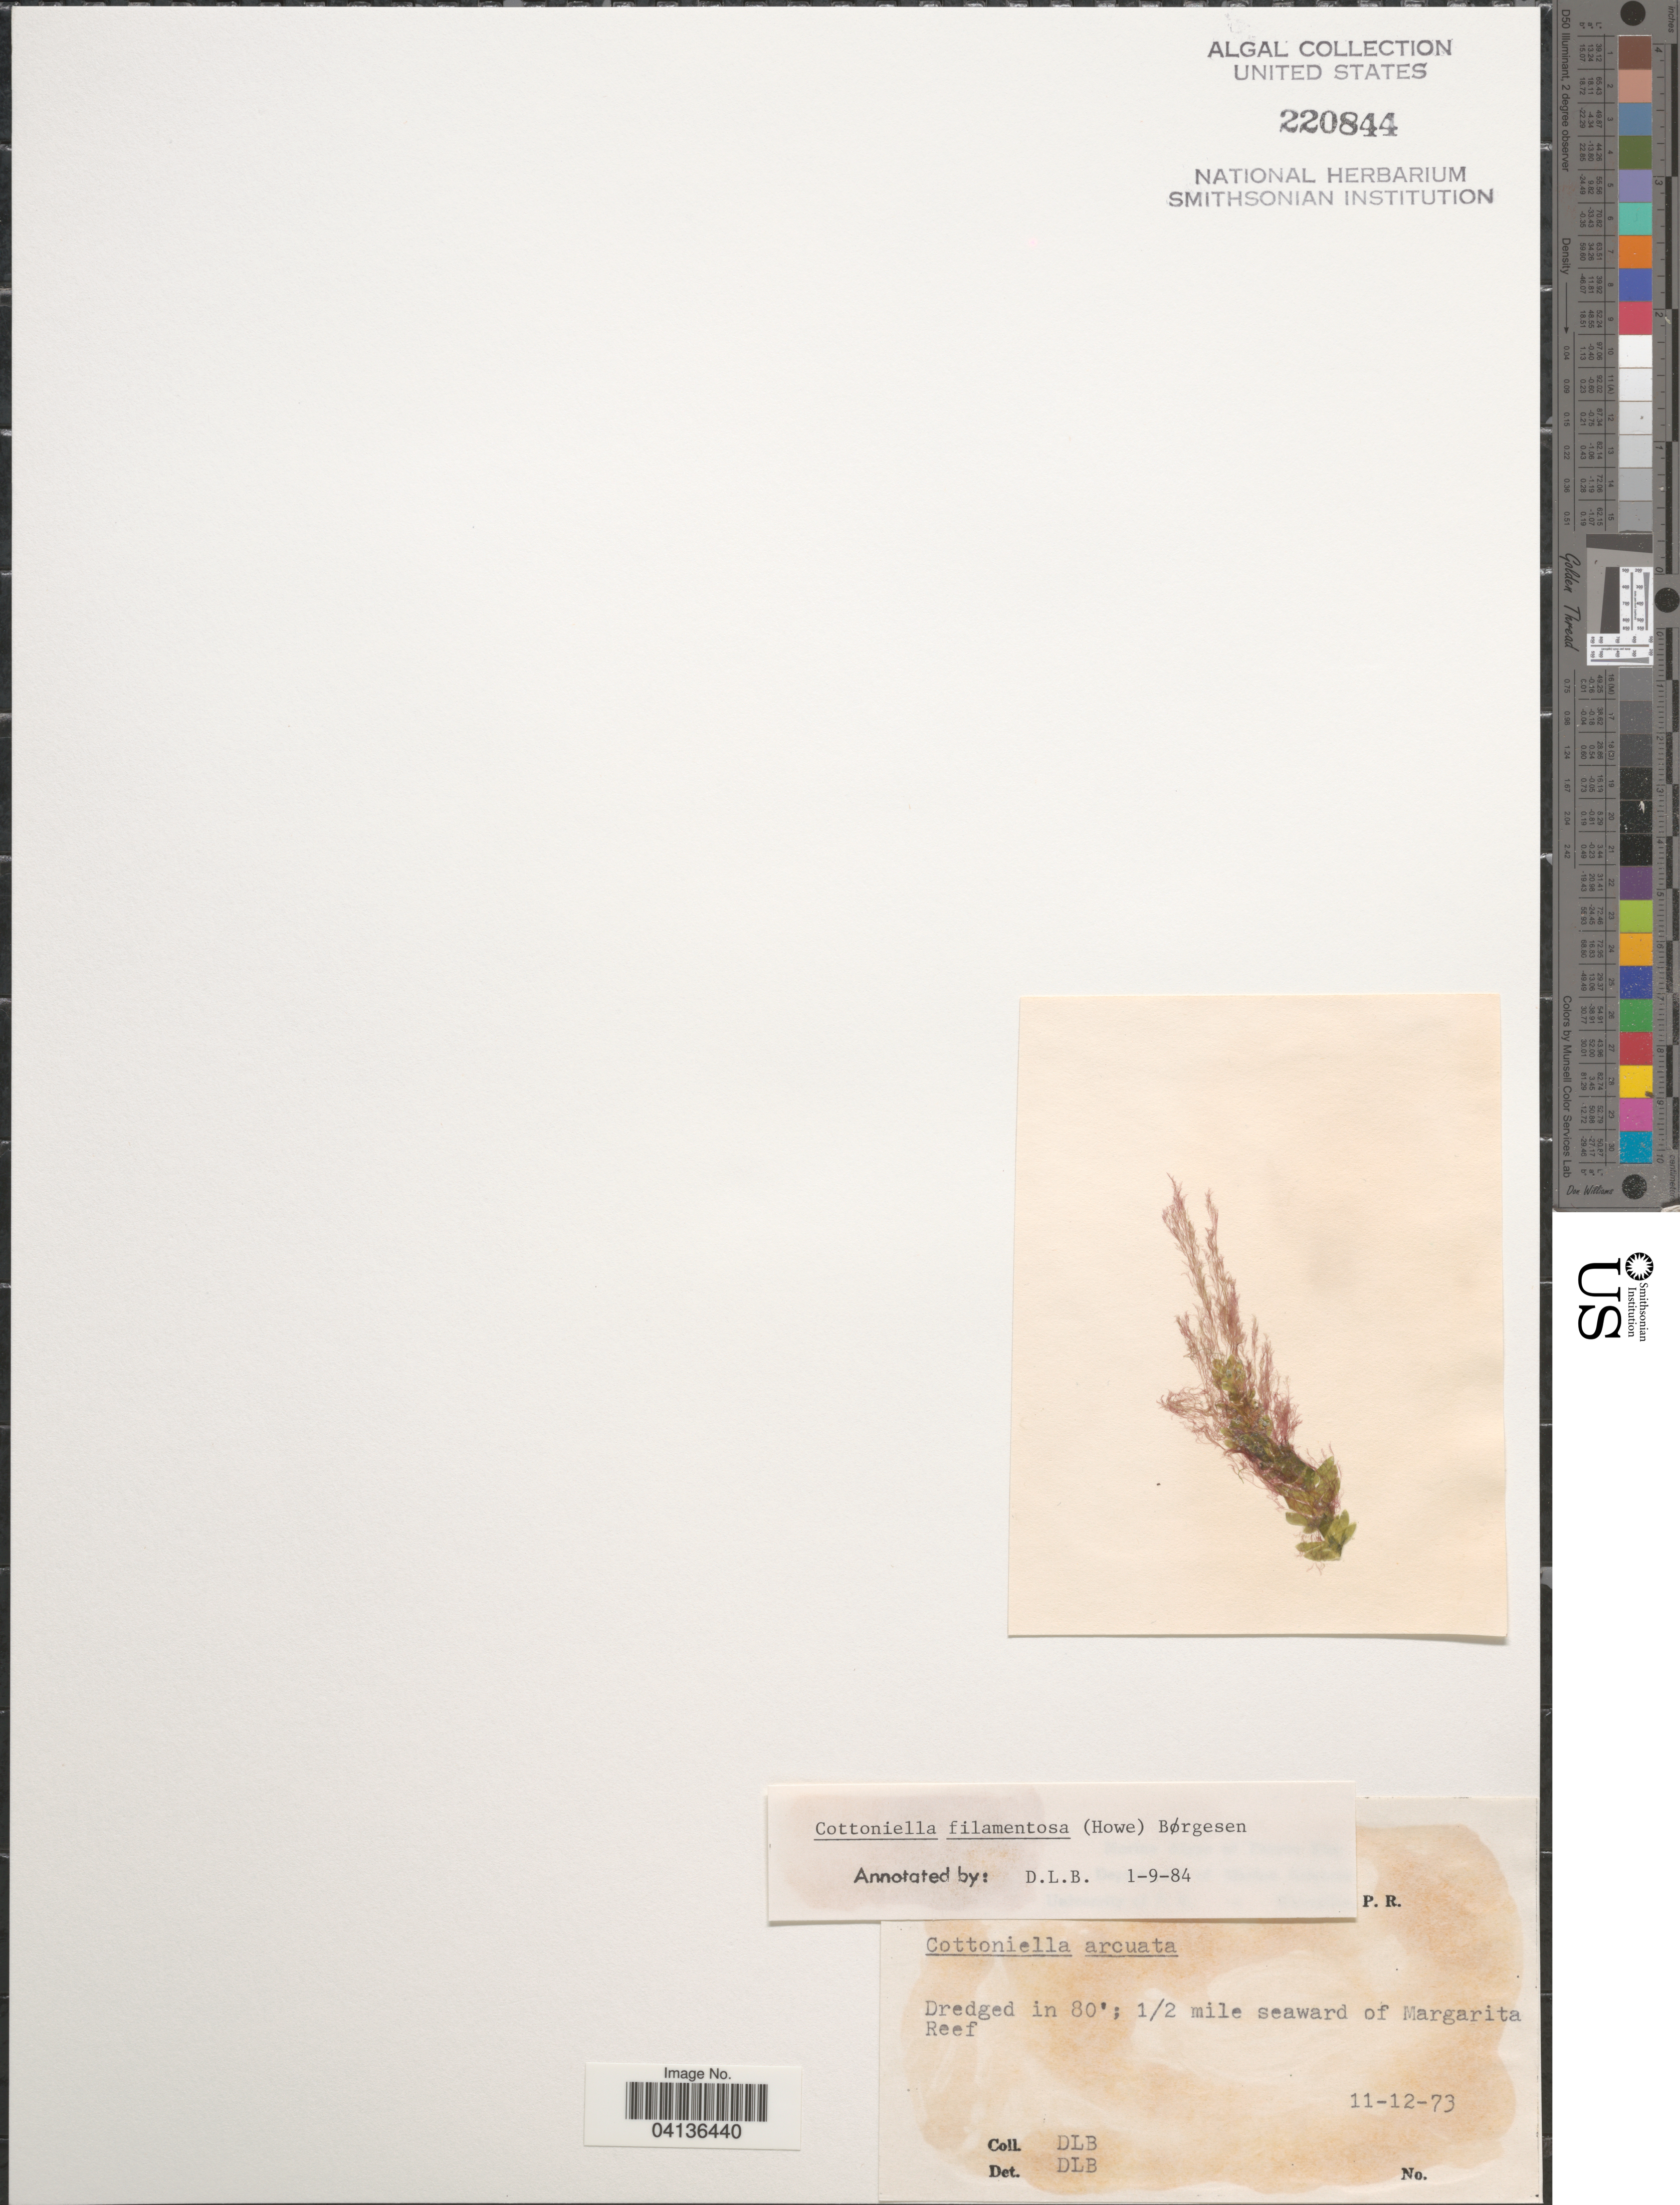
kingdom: Plantae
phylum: Rhodophyta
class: Florideophyceae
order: Ceramiales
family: Sarcomeniaceae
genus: Cottoniella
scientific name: Cottoniella filamentosa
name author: (M. Howe) Børgesen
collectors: D. L. B.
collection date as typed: Transcribed d/m/y: 11/12/73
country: Puerto Rico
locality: ½ mile seaward of Margarita Reef.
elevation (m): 24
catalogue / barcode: US 220844